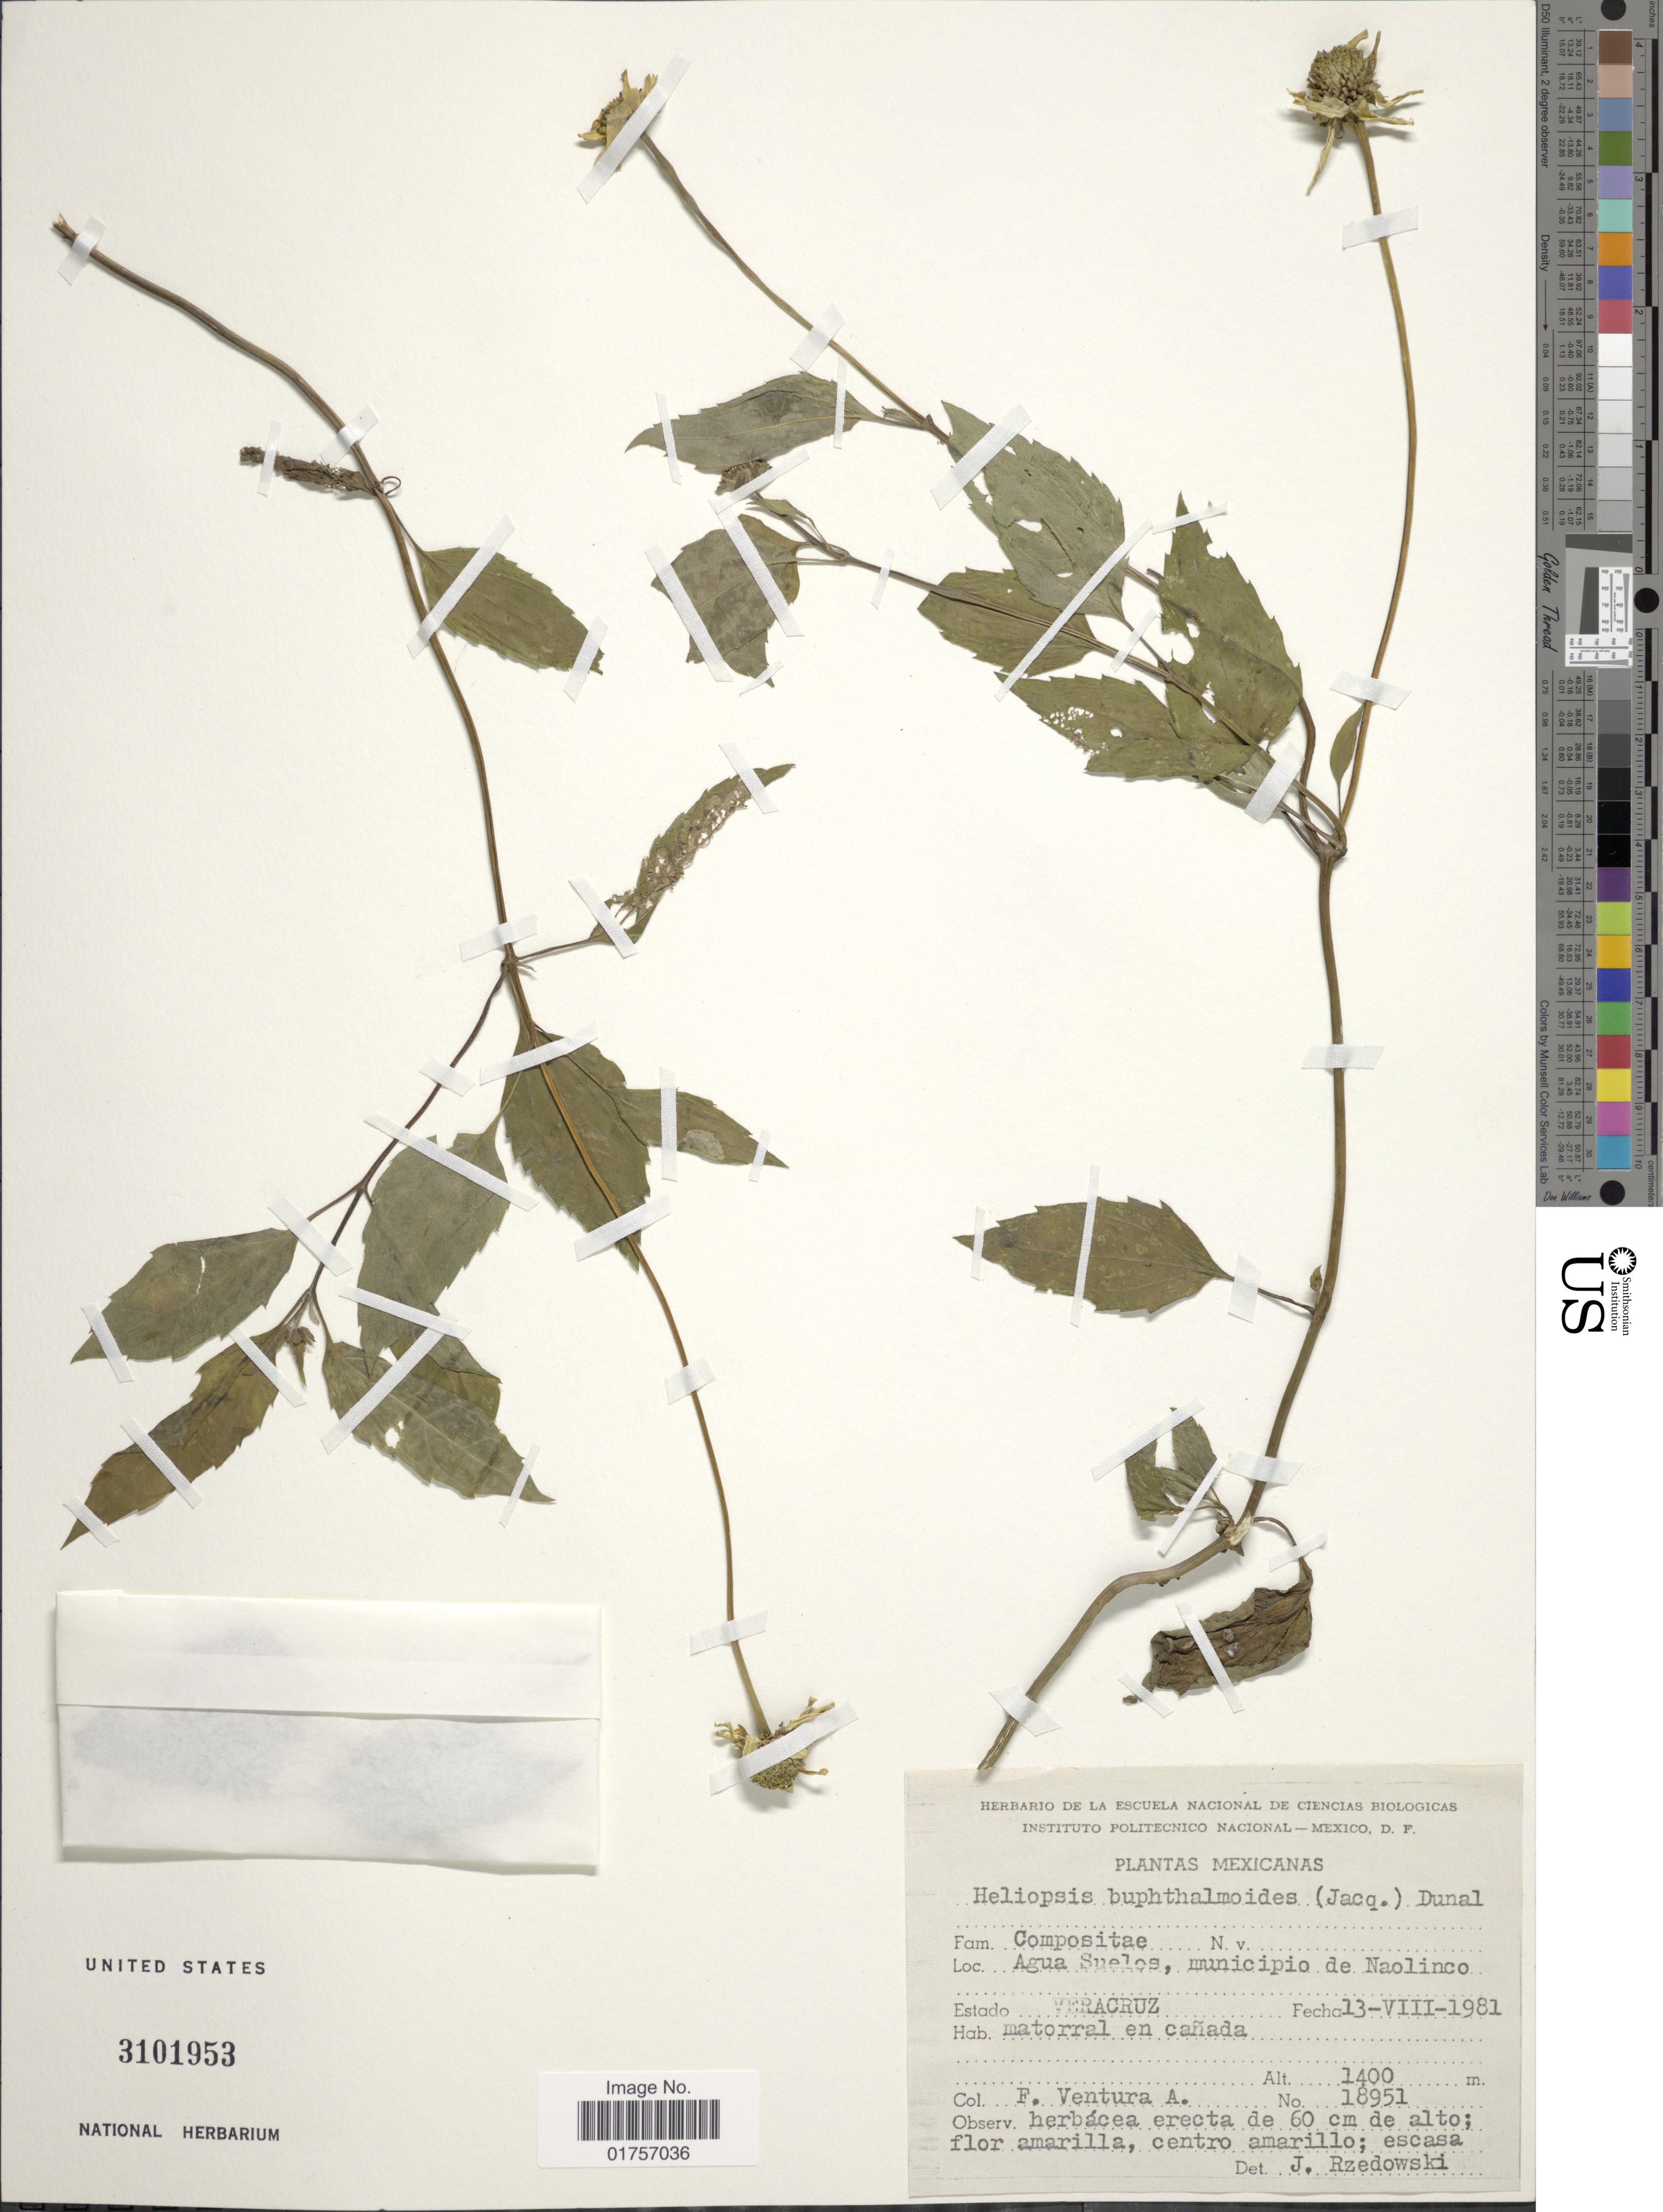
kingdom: Plantae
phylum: Tracheophyta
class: Magnoliopsida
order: Asterales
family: Asteraceae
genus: Heliopsis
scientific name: Heliopsis buphthalmoides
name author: (Jacq.) Dunal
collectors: F. Ventura A.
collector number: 18951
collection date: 1981-08-13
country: Mexico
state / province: Veracruz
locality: Agua Suelos, municipio de Naolinco. Estado Veracruz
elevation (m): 1400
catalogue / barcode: US 3101953